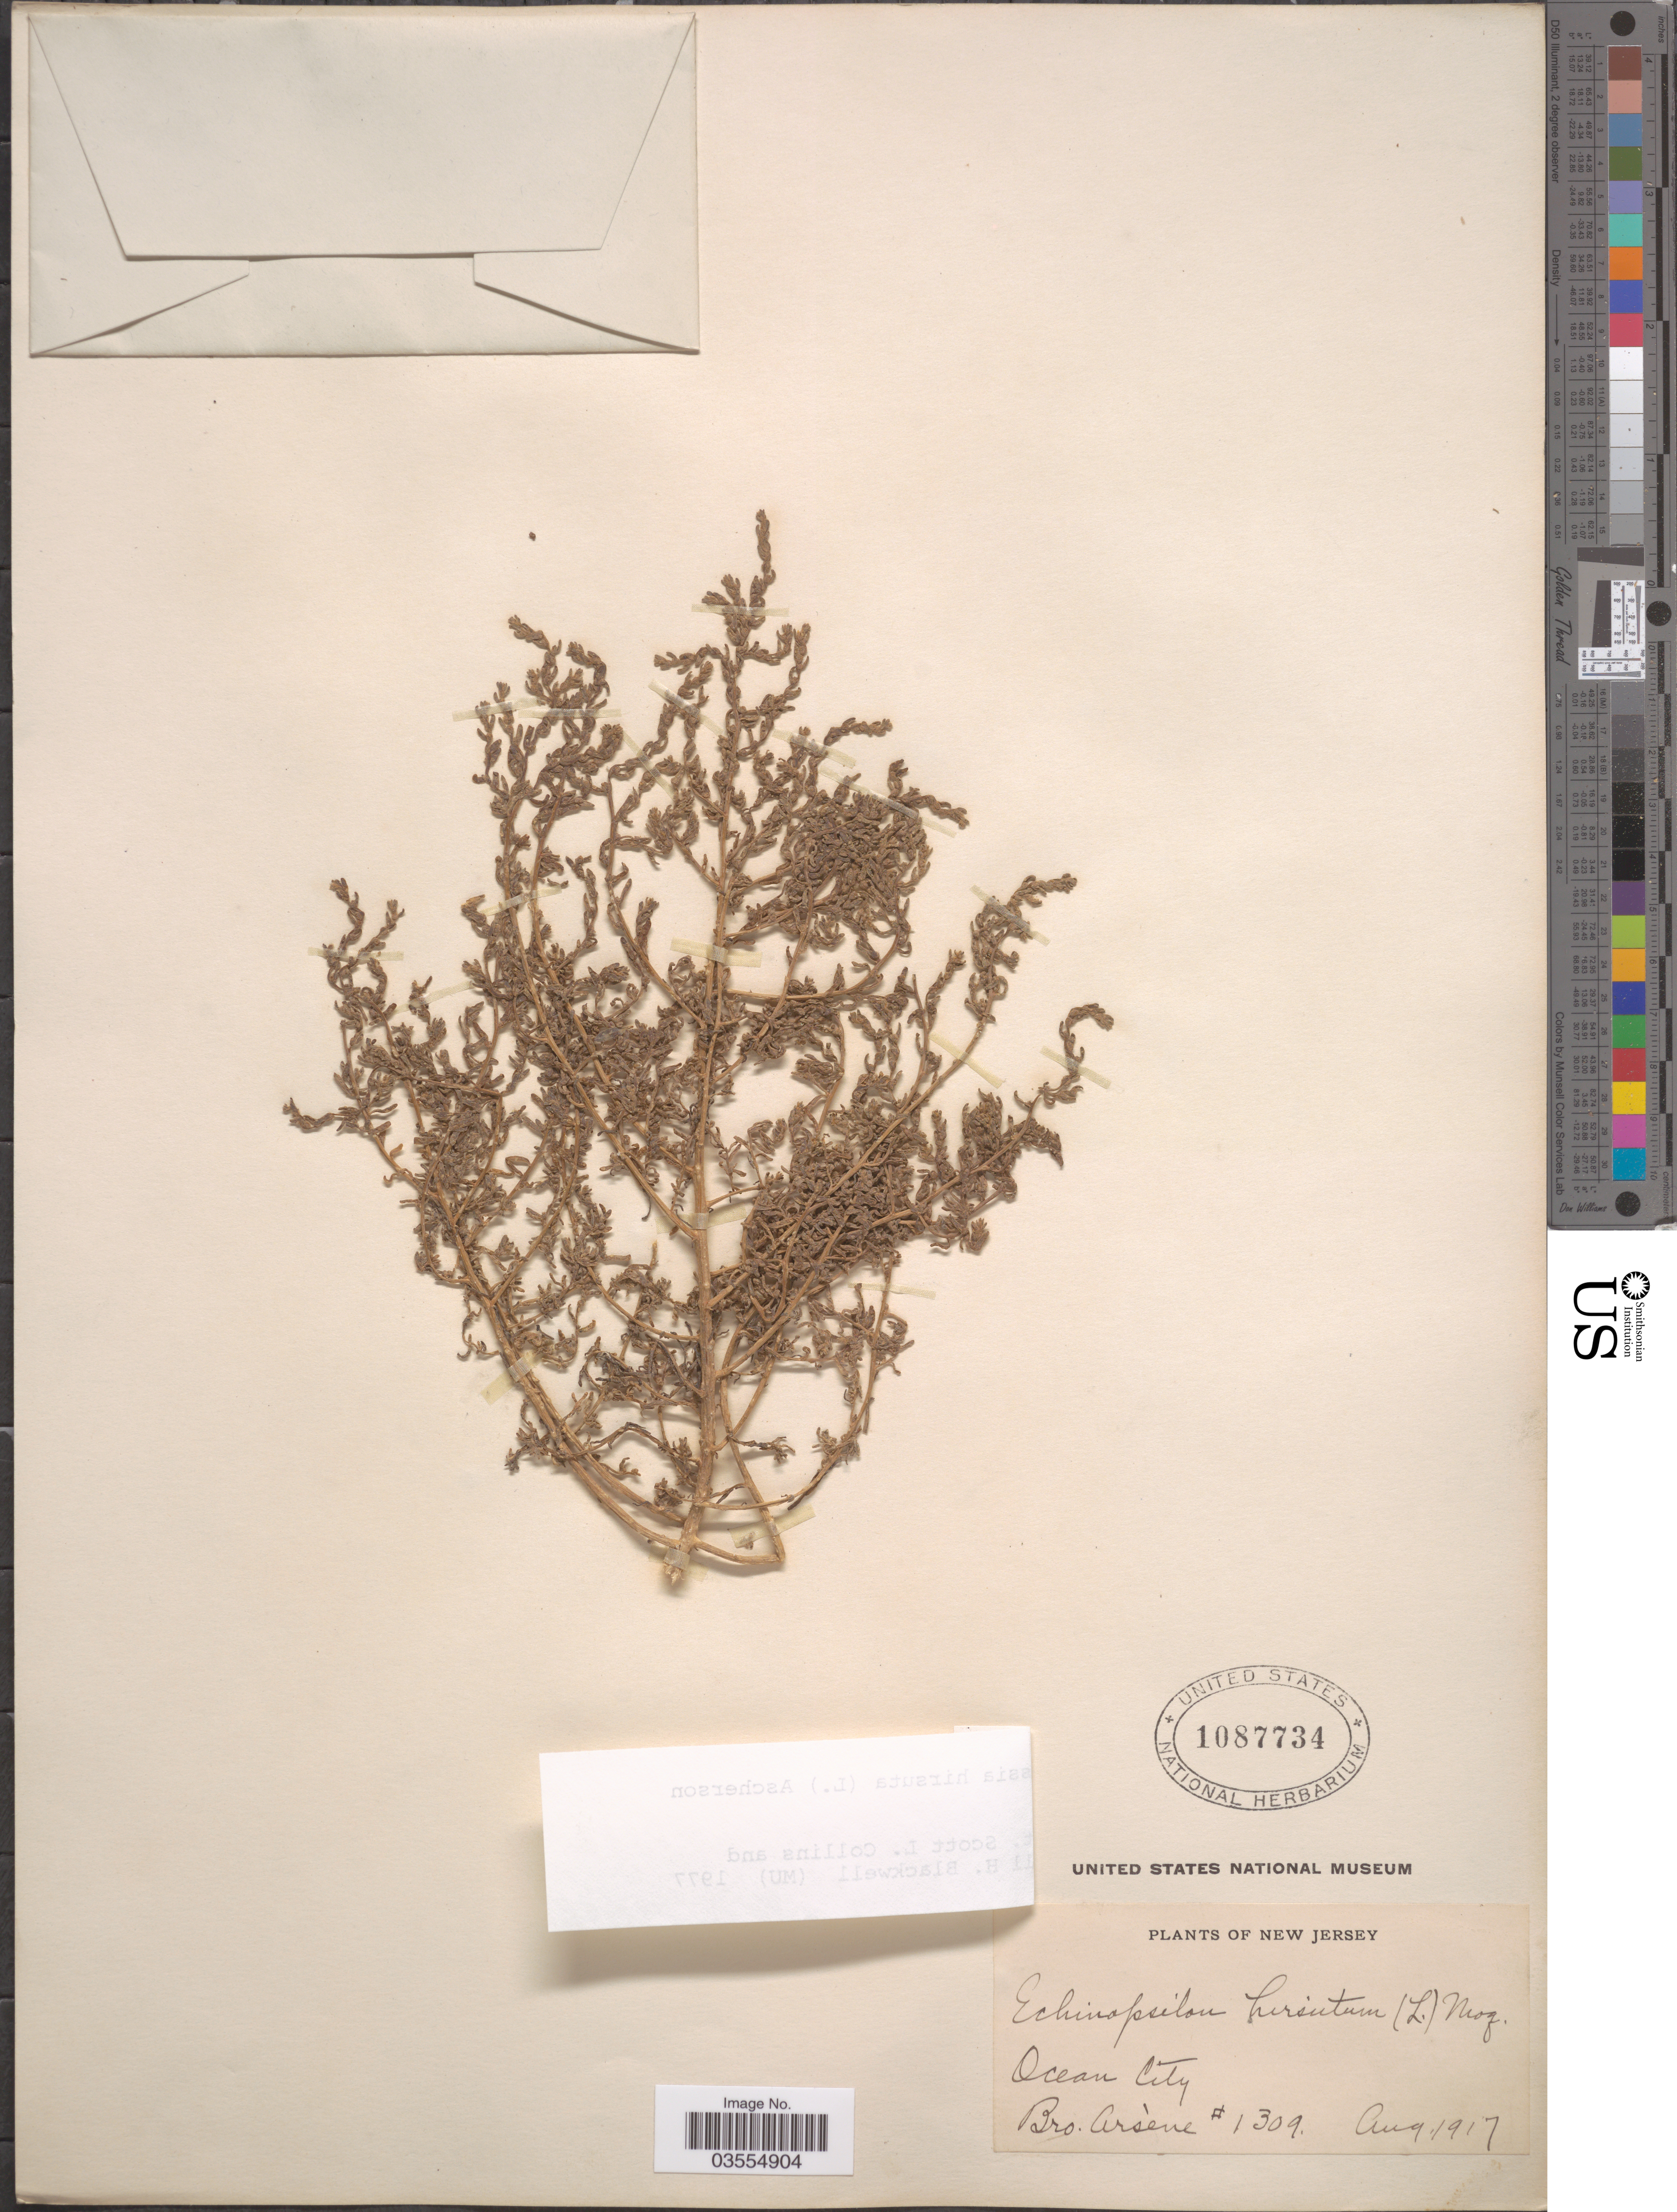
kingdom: Plantae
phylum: Tracheophyta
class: Magnoliopsida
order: Caryophyllales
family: Amaranthaceae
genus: Spirobassia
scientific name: Spirobassia hirsuta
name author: (L.) Freitag & G. Kadereit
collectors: F. Hyacinth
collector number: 1309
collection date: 1917-08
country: United States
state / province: New Jersey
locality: Ocean City.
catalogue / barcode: US 1087734